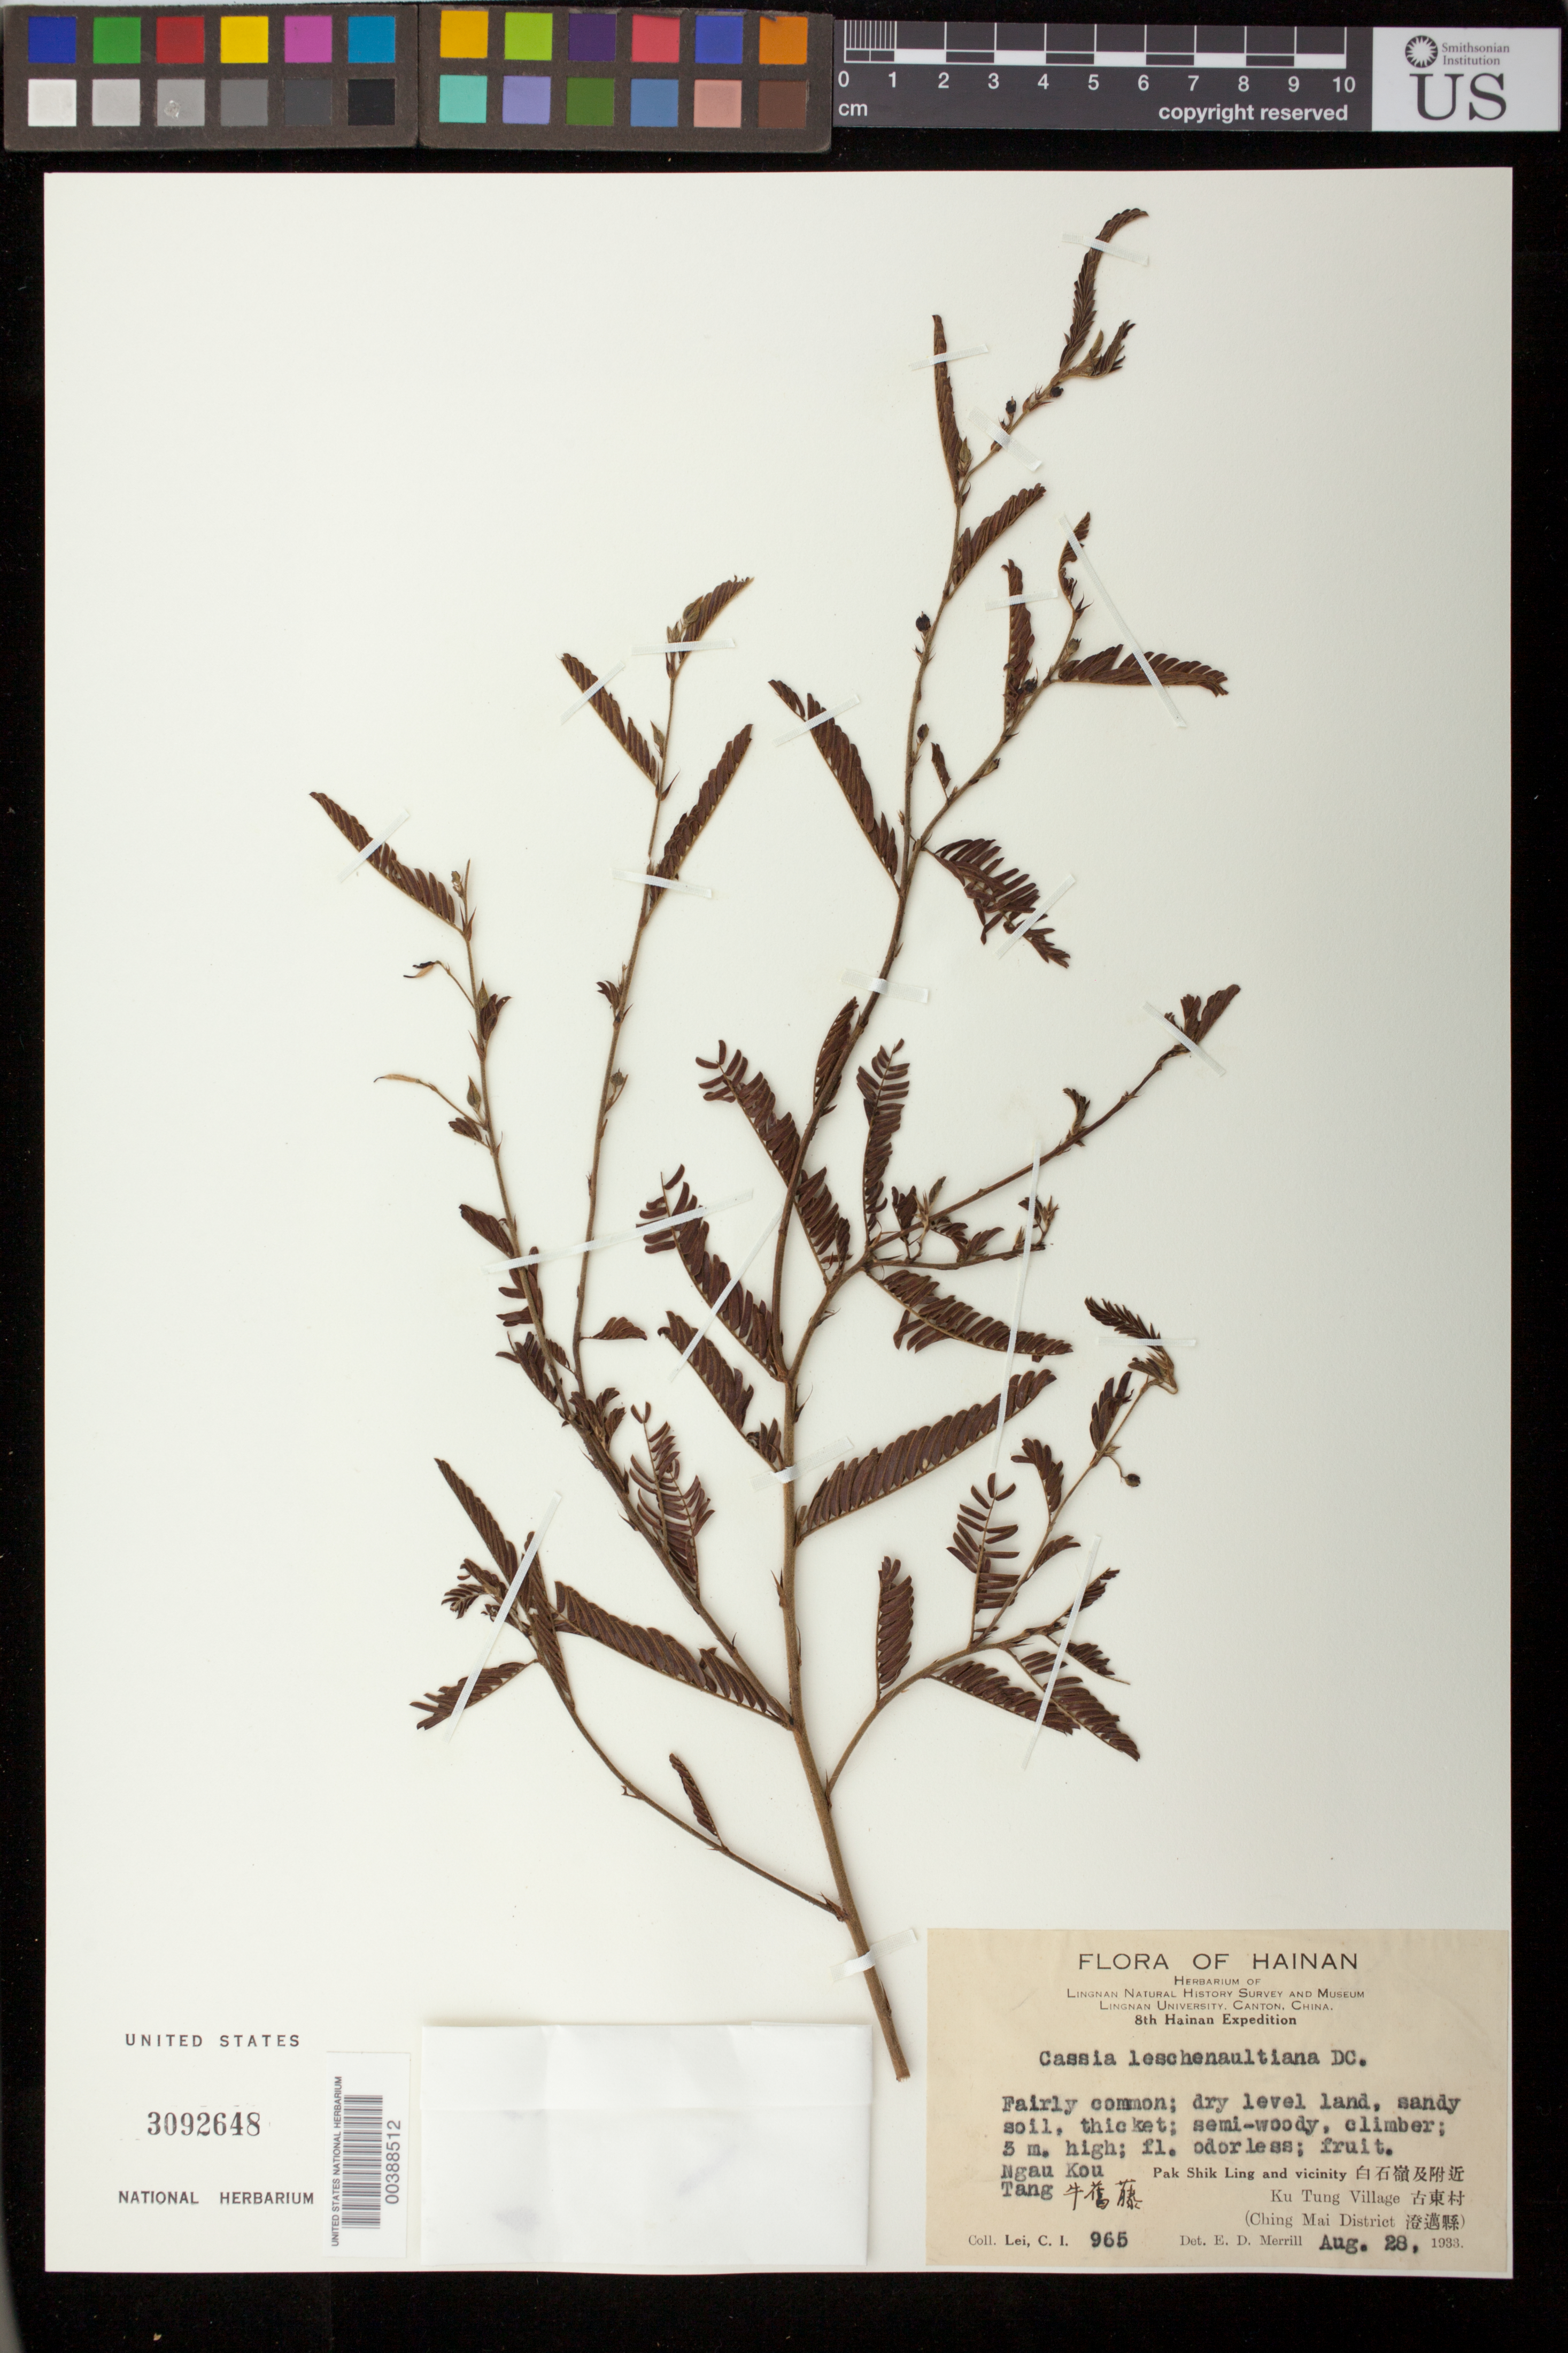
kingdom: Plantae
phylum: Tracheophyta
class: Magnoliopsida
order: Fabales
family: Fabaceae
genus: Chamaecrista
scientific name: Chamaecrista nictitans var. glabrata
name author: (Vogel) H.S. Irwin & Barneby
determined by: Strong, Mark T., (BOT), Smithsonian Institution - National Museum of Natural History (UNITED STATES)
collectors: C. I. Lei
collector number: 965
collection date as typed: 28 Aug 1933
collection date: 1933-08-28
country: China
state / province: Hainan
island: Hainan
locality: Ngau Kou Tang; Pak Shik Ling and vicinity; Ku Tung Village; (Ching Mai District)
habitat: Dry level land; sandy soil; thicket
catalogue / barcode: US 3092648